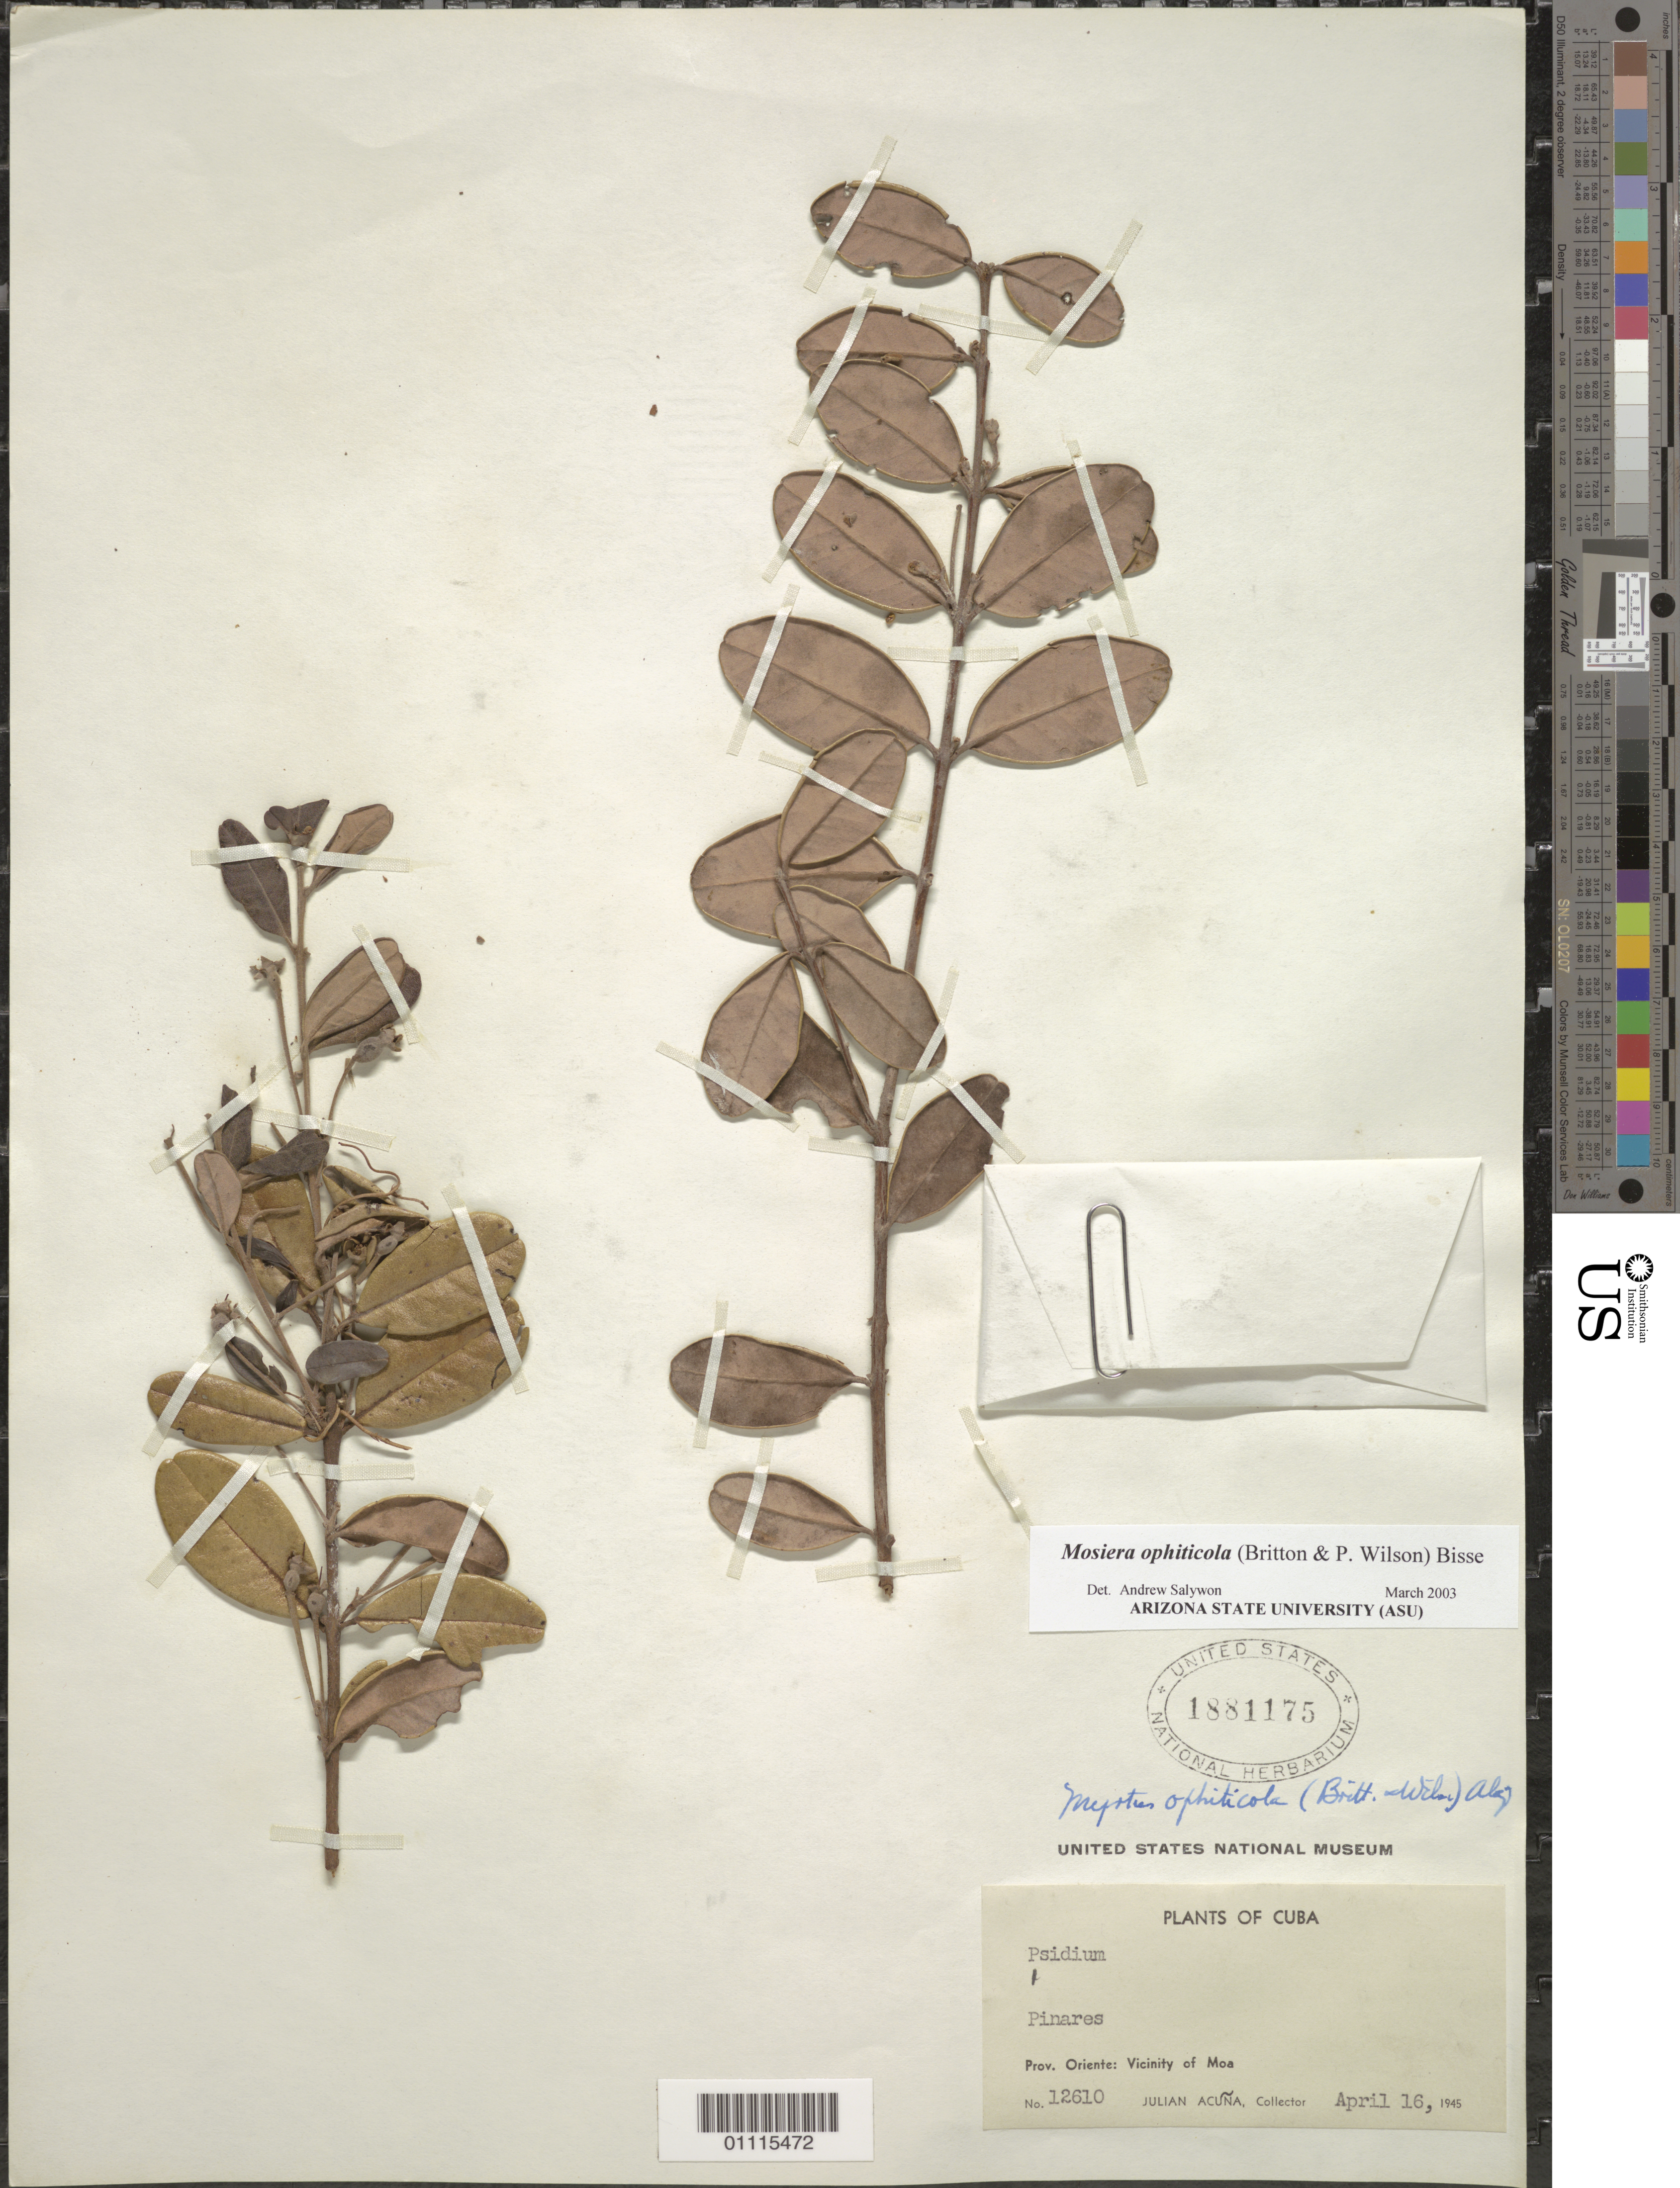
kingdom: Plantae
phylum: Tracheophyta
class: Magnoliopsida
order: Myrtales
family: Myrtaceae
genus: Mosiera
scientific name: Mosiera ophiticola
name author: (Britton & P. Wilson) Bisse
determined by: Salywon, A. M., (ASU)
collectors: J. Acuña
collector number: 12610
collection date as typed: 16 Apr 1945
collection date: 1945-04-16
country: Cuba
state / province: Holguín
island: Cuba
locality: Moa vicinity, Pinares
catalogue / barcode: US 1881175